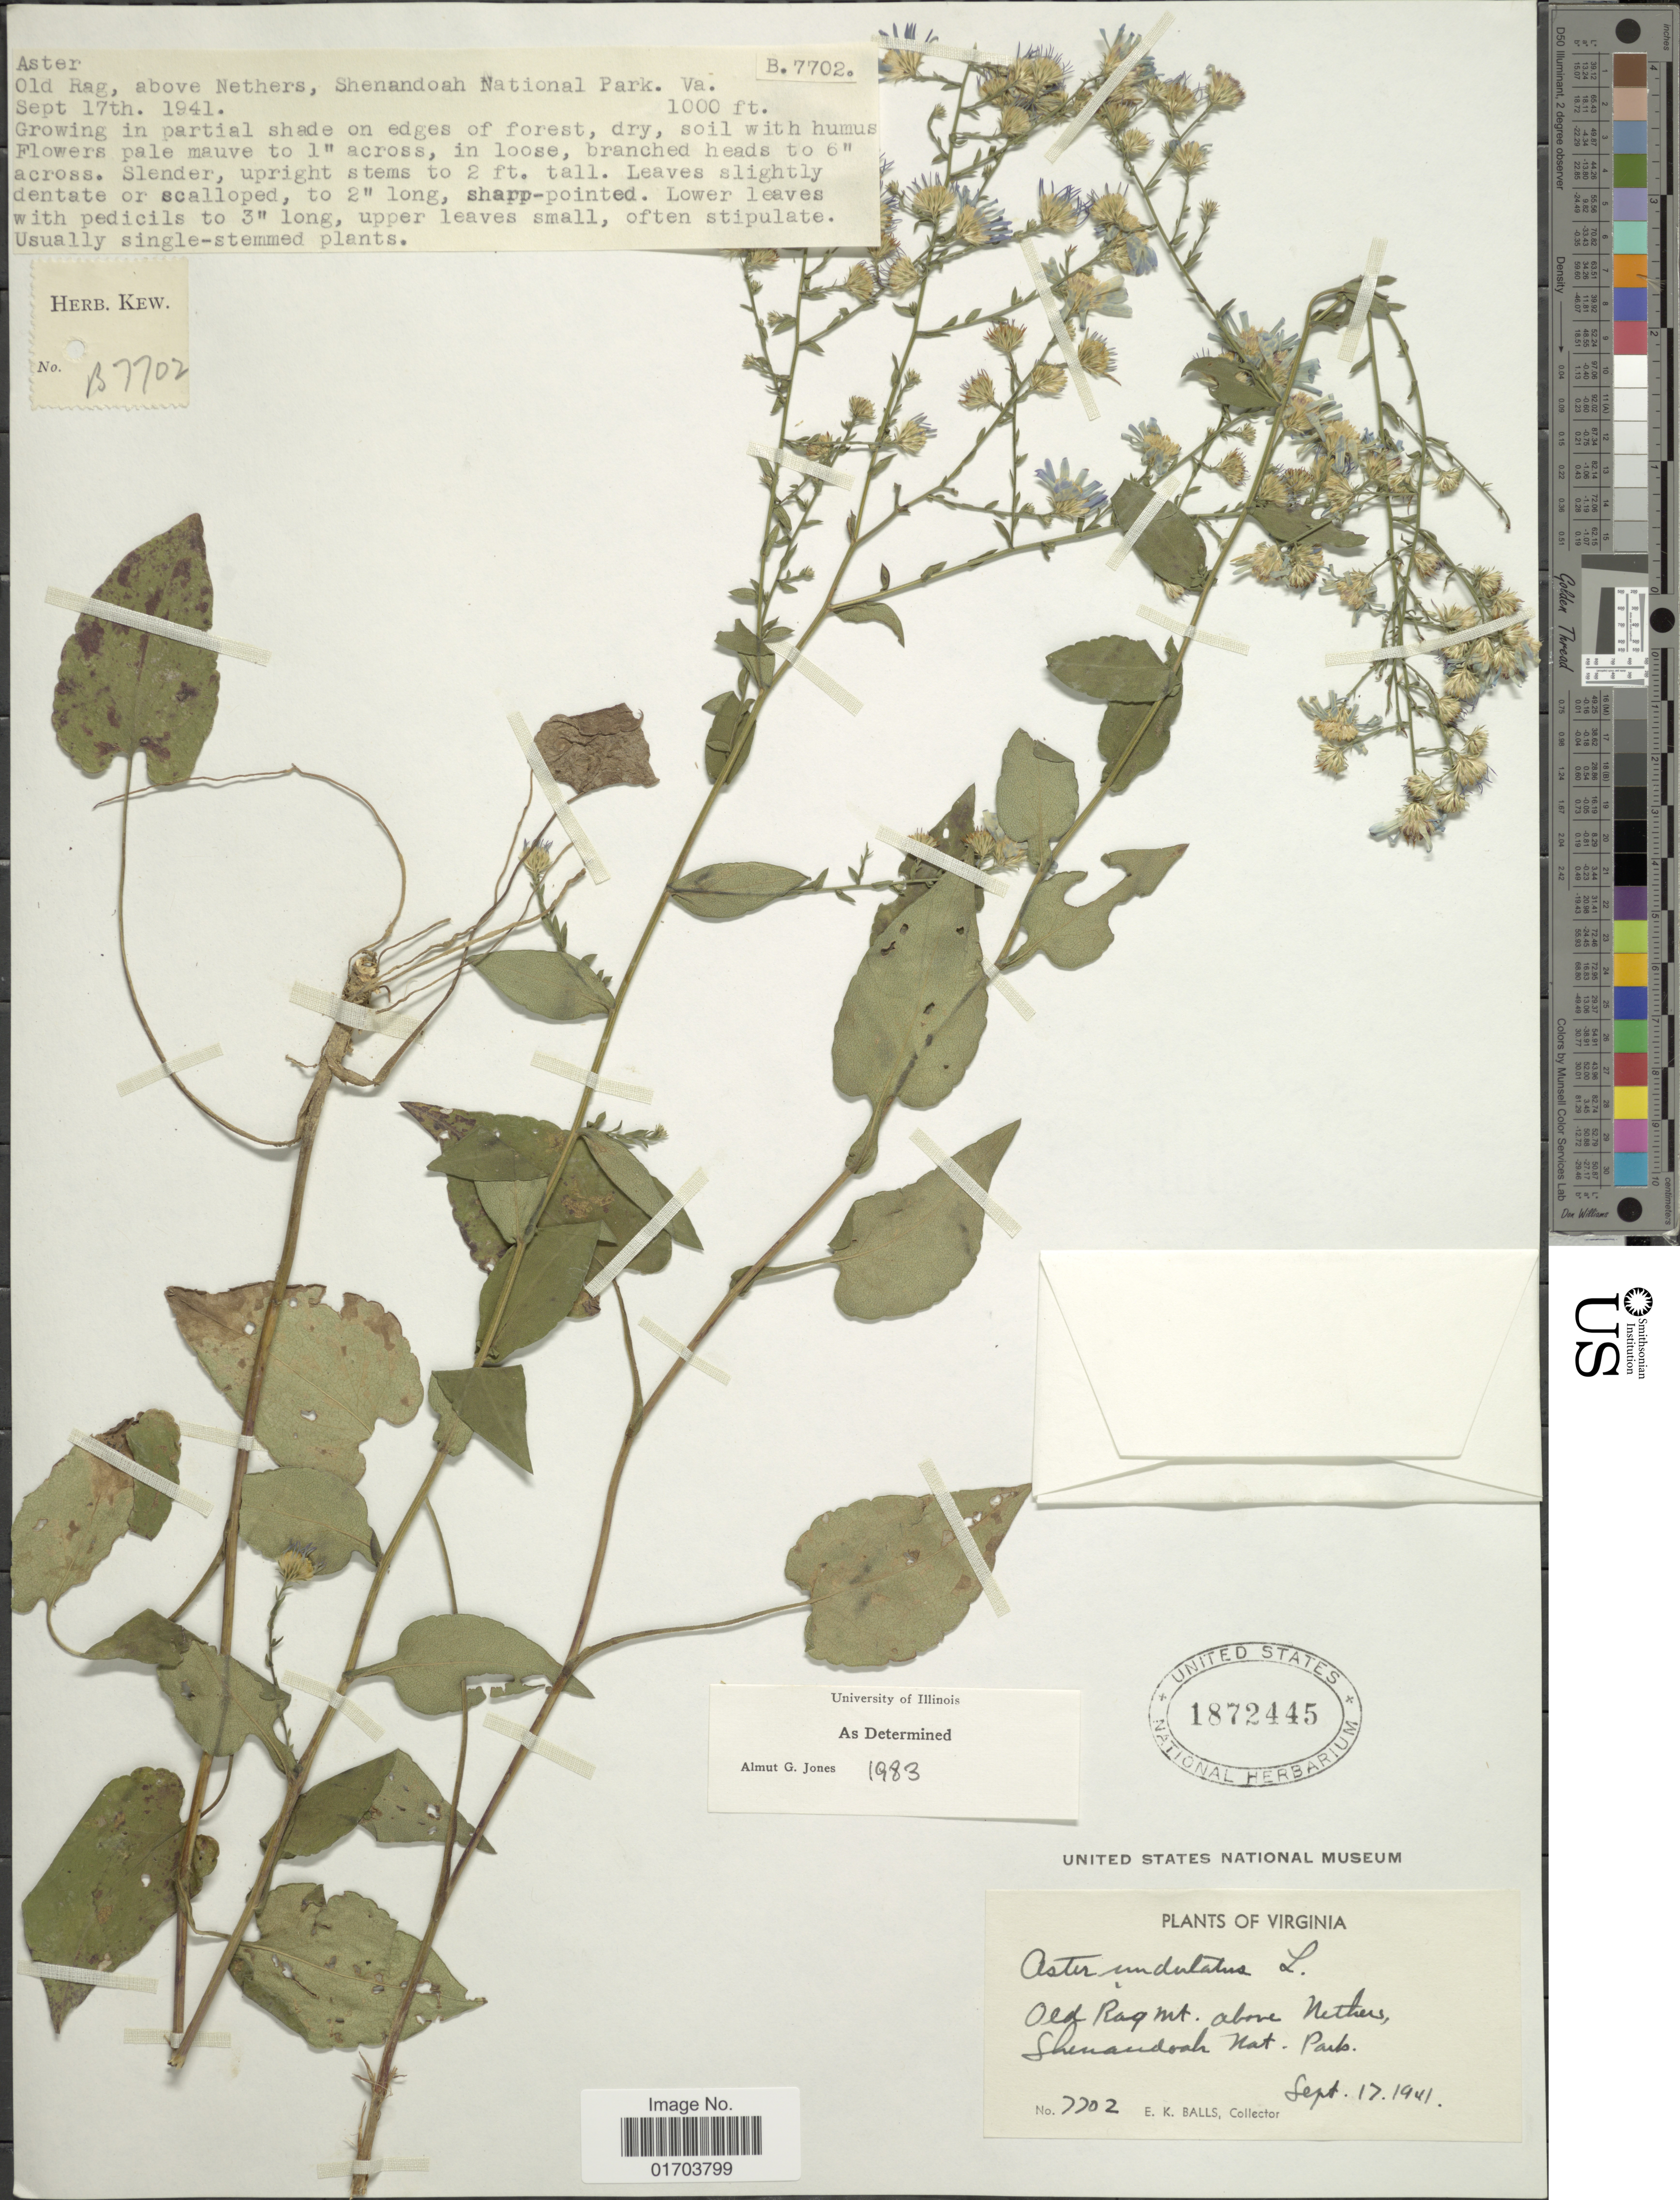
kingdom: Plantae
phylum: Tracheophyta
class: Magnoliopsida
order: Asterales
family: Asteraceae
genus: Symphyotrichum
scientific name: Symphyotrichum undulatum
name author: (L.) G.L. Nesom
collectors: E. K. Balls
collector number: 7702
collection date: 1941-09-17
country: United States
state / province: Virginia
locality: Old Rog mt above Nethers, Shenandoah Nat Parks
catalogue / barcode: US 1872445